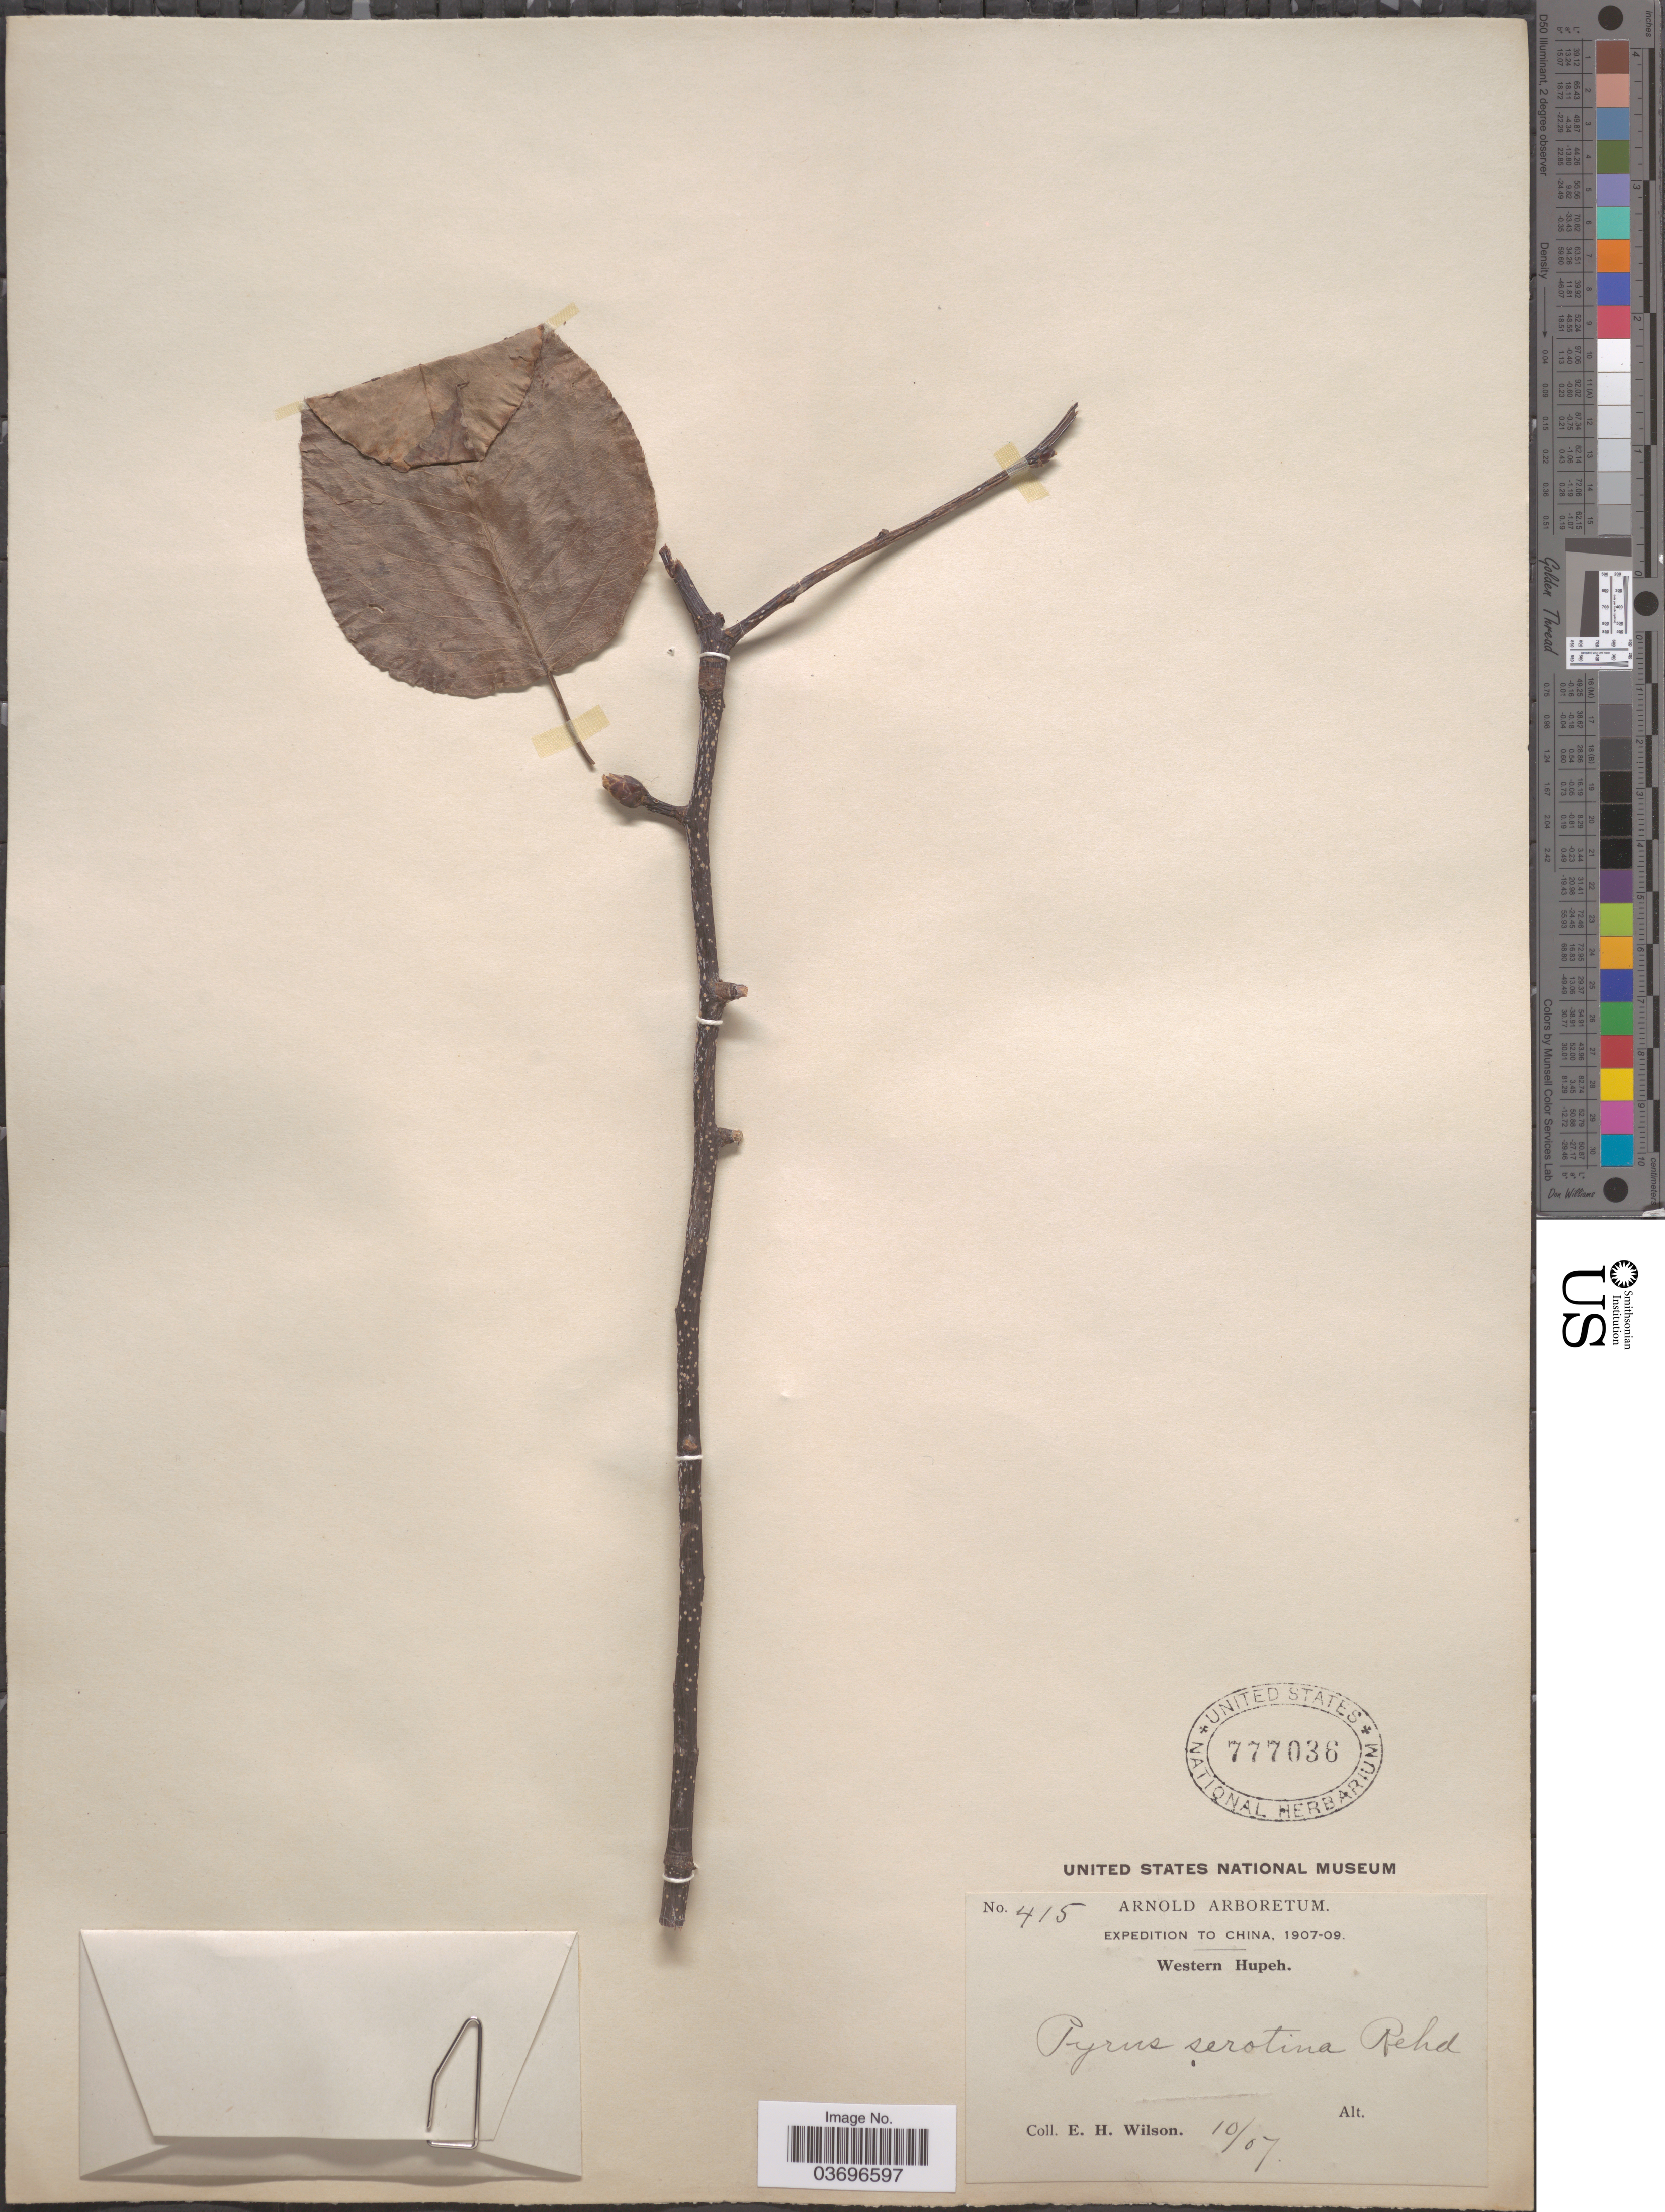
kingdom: Plantae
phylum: Tracheophyta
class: Magnoliopsida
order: Rosales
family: Rosaceae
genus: Pyrus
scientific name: Pyrus pyrifolia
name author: (Burm. f.) Nakai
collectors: E. Wilson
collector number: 415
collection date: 1907-10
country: China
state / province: Hubei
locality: Western Hupeh.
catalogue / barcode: US 777036